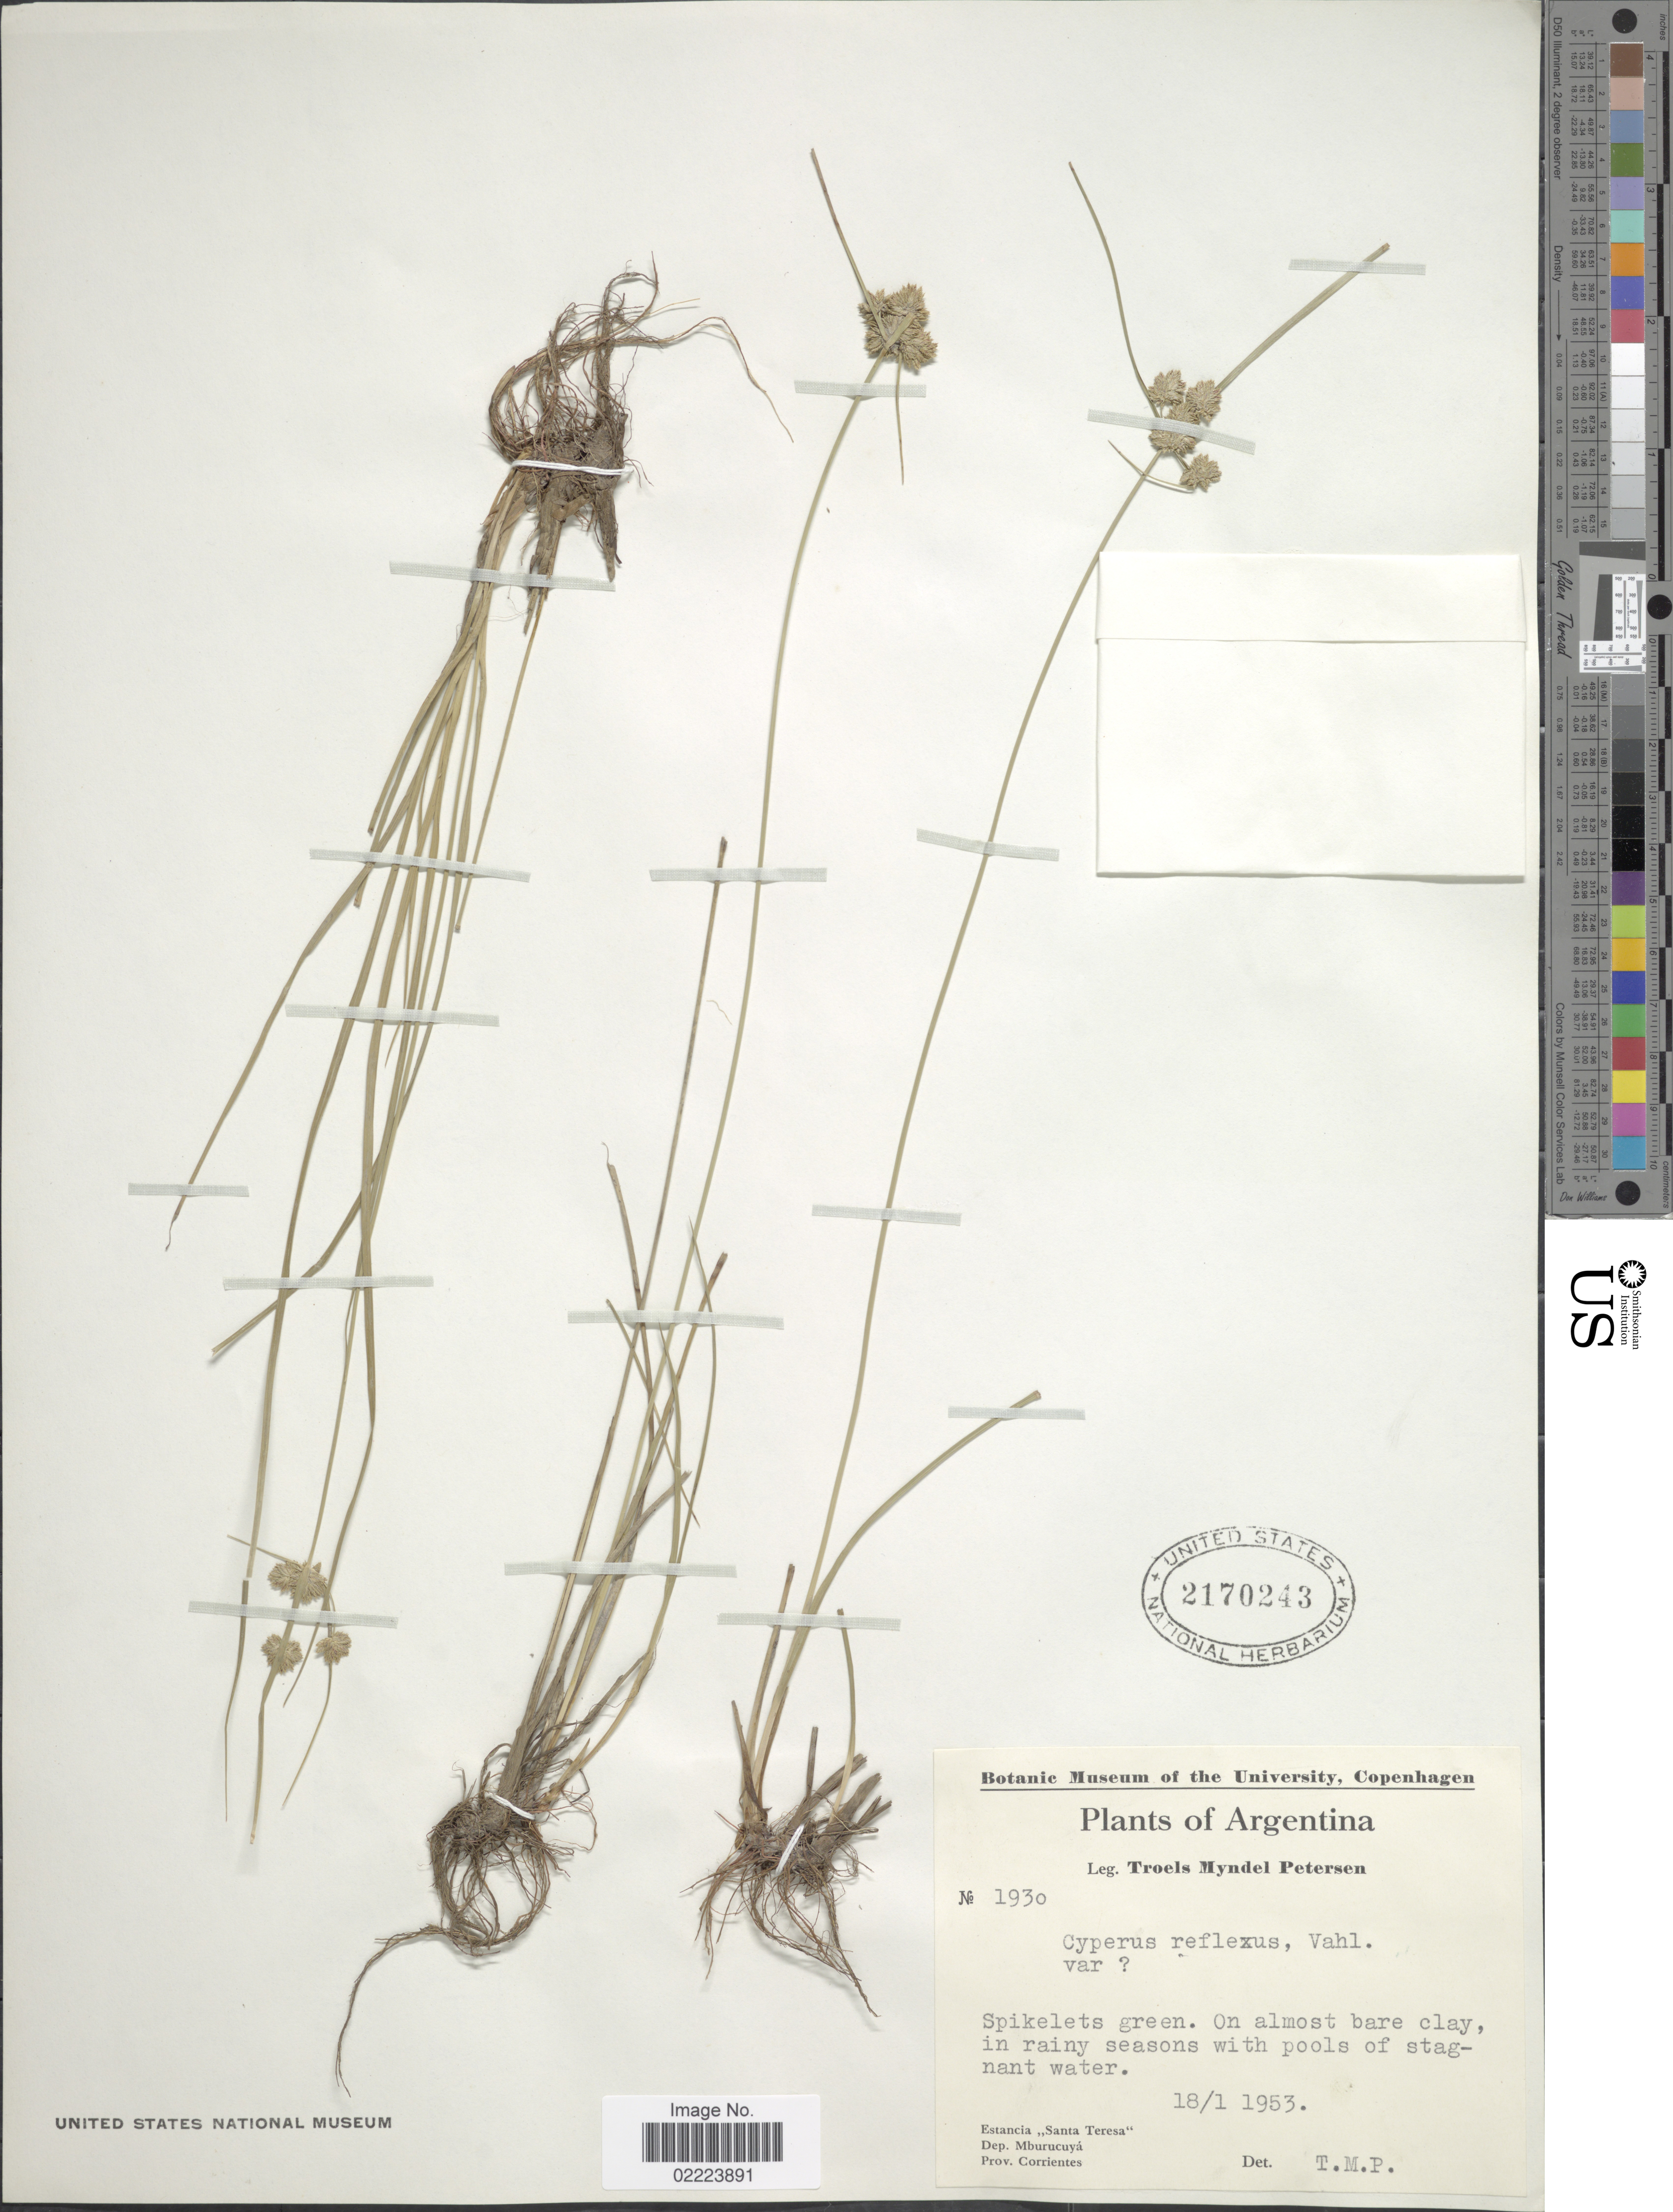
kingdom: Plantae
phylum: Tracheophyta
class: Liliopsida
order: Poales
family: Cyperaceae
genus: Cyperus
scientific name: Cyperus reflexus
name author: Vahl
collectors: T. Pederson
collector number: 1930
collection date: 1953-01-18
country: Argentina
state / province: Corrientes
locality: Estancia "Santa Teresa", Dep. Mburucuya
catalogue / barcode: US 2170243